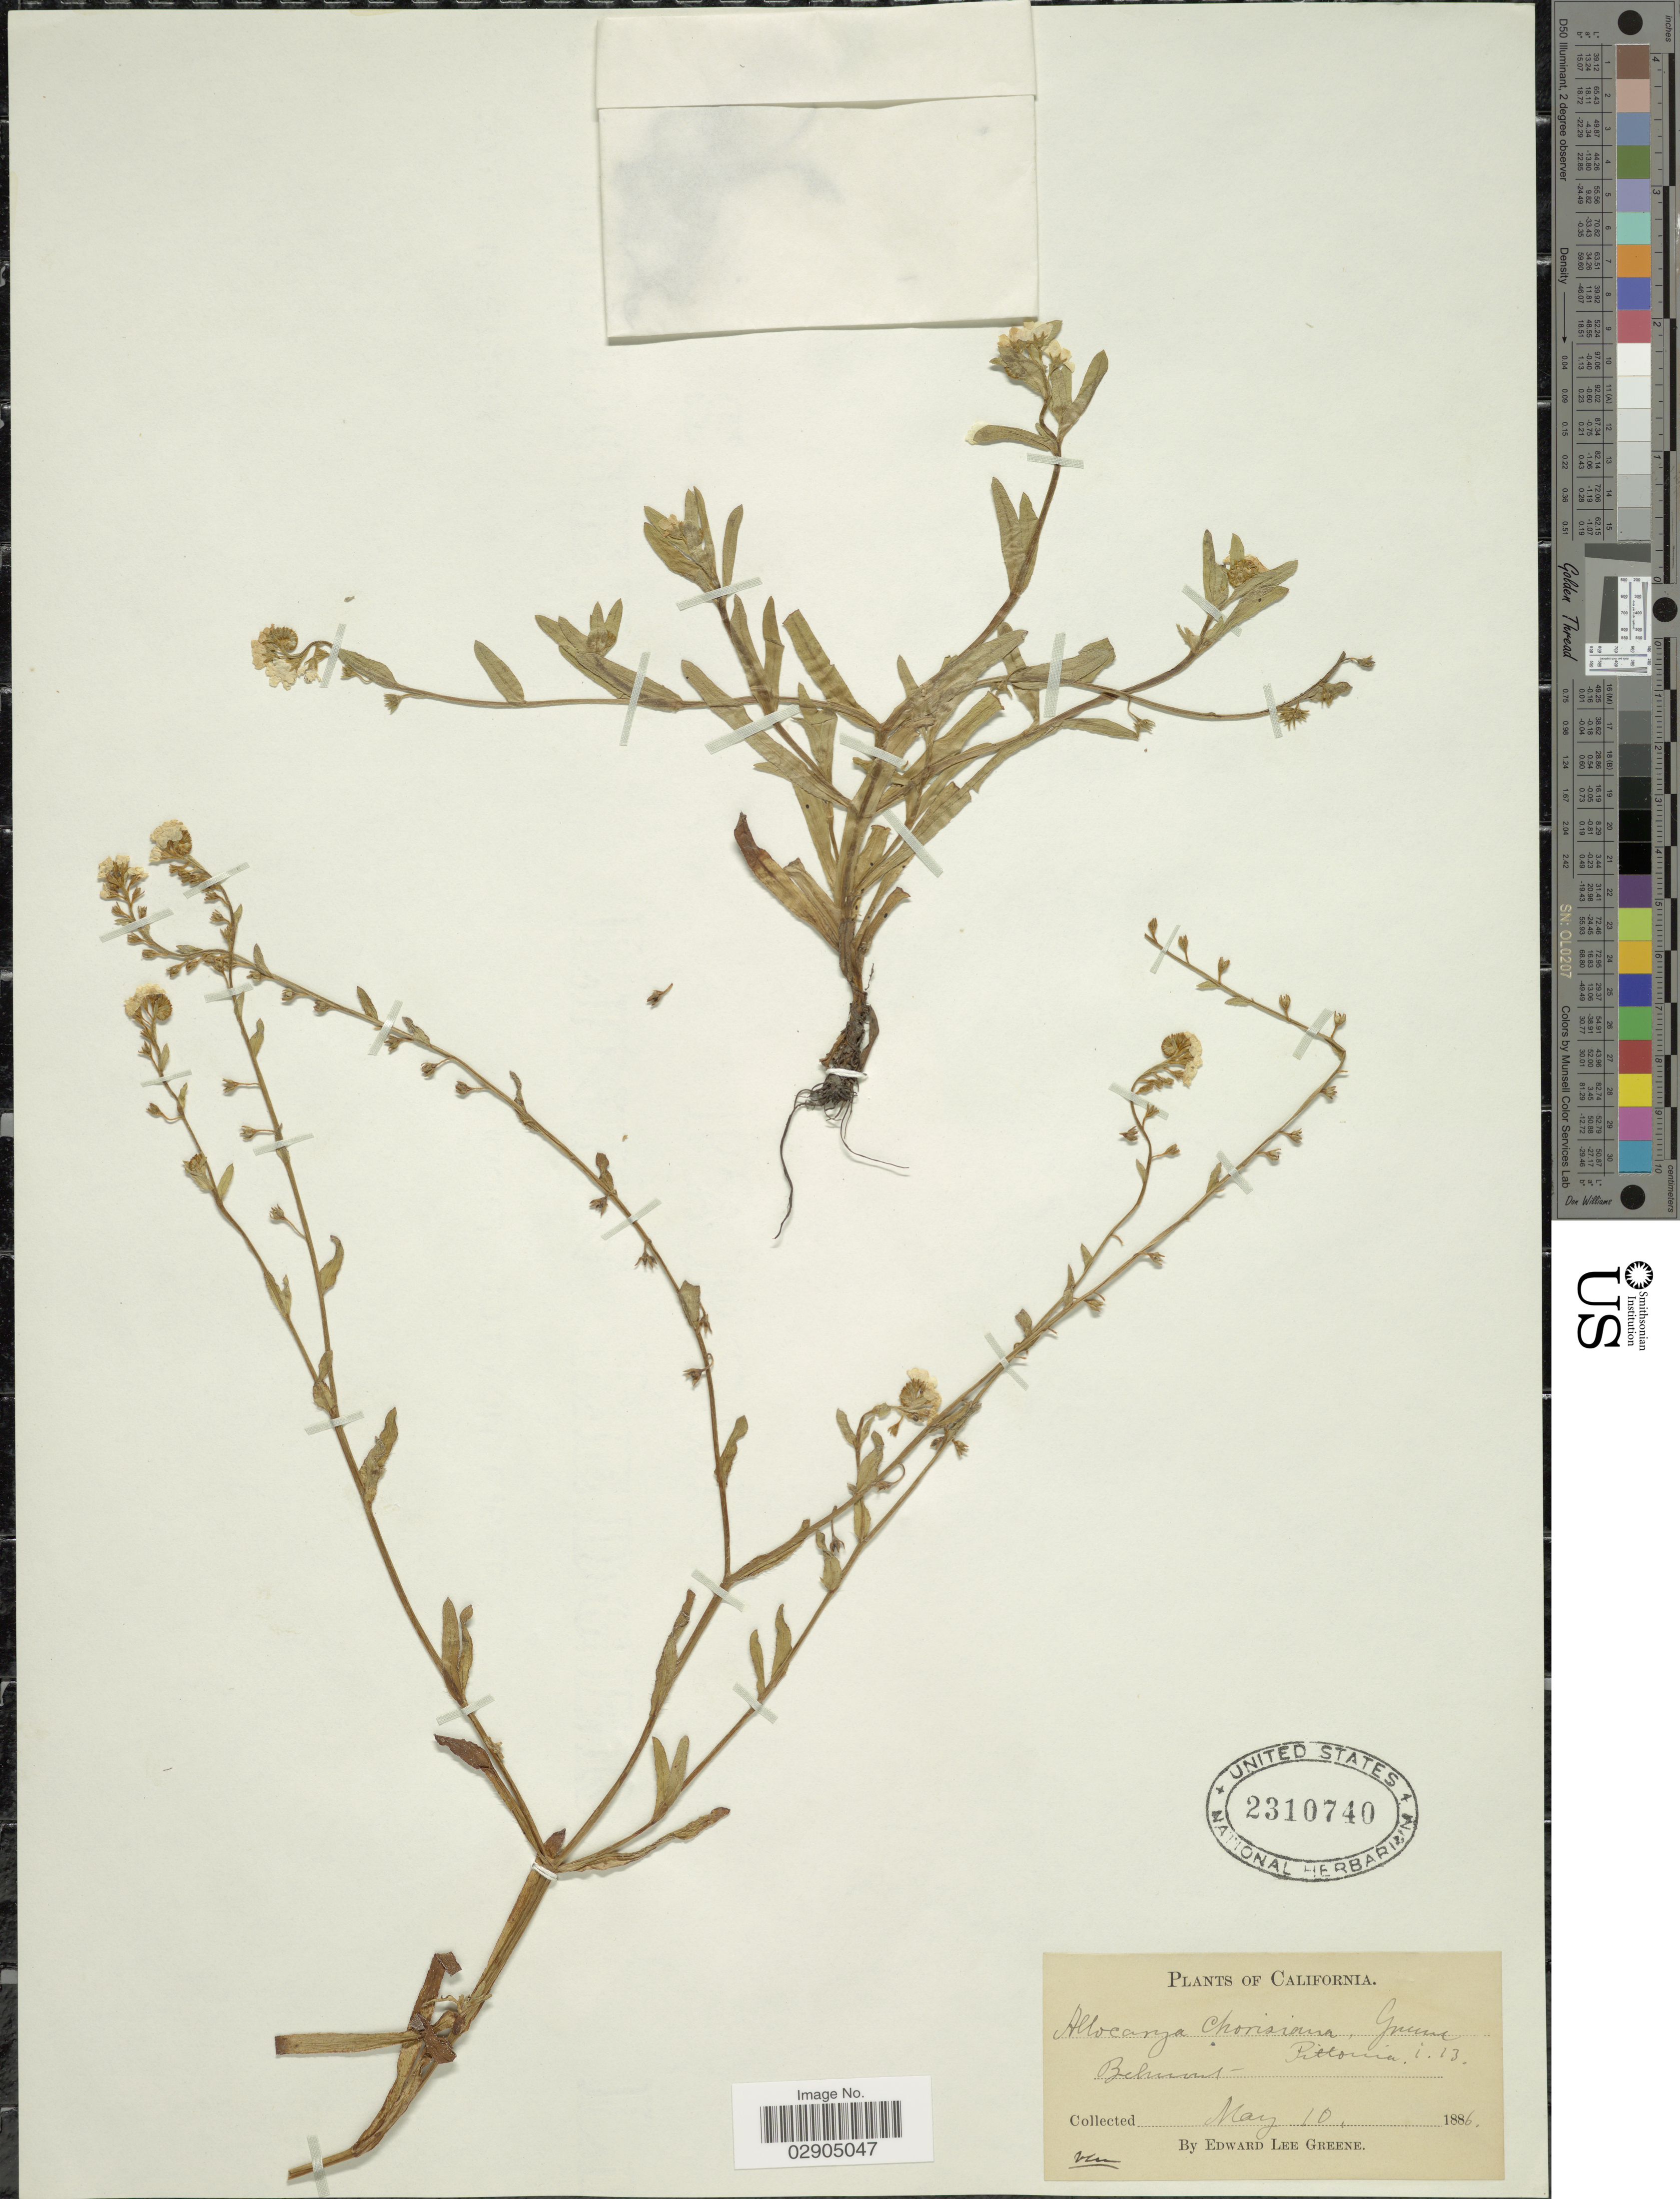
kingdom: Plantae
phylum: Tracheophyta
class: Magnoliopsida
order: Boraginales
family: Boraginaceae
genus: Allocarya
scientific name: Allocarya chorisiana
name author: (Cham. & Schltdl.) Greene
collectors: E. L. Greene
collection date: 1886-05-10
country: United States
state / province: California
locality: Belmont.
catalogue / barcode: US 2310740